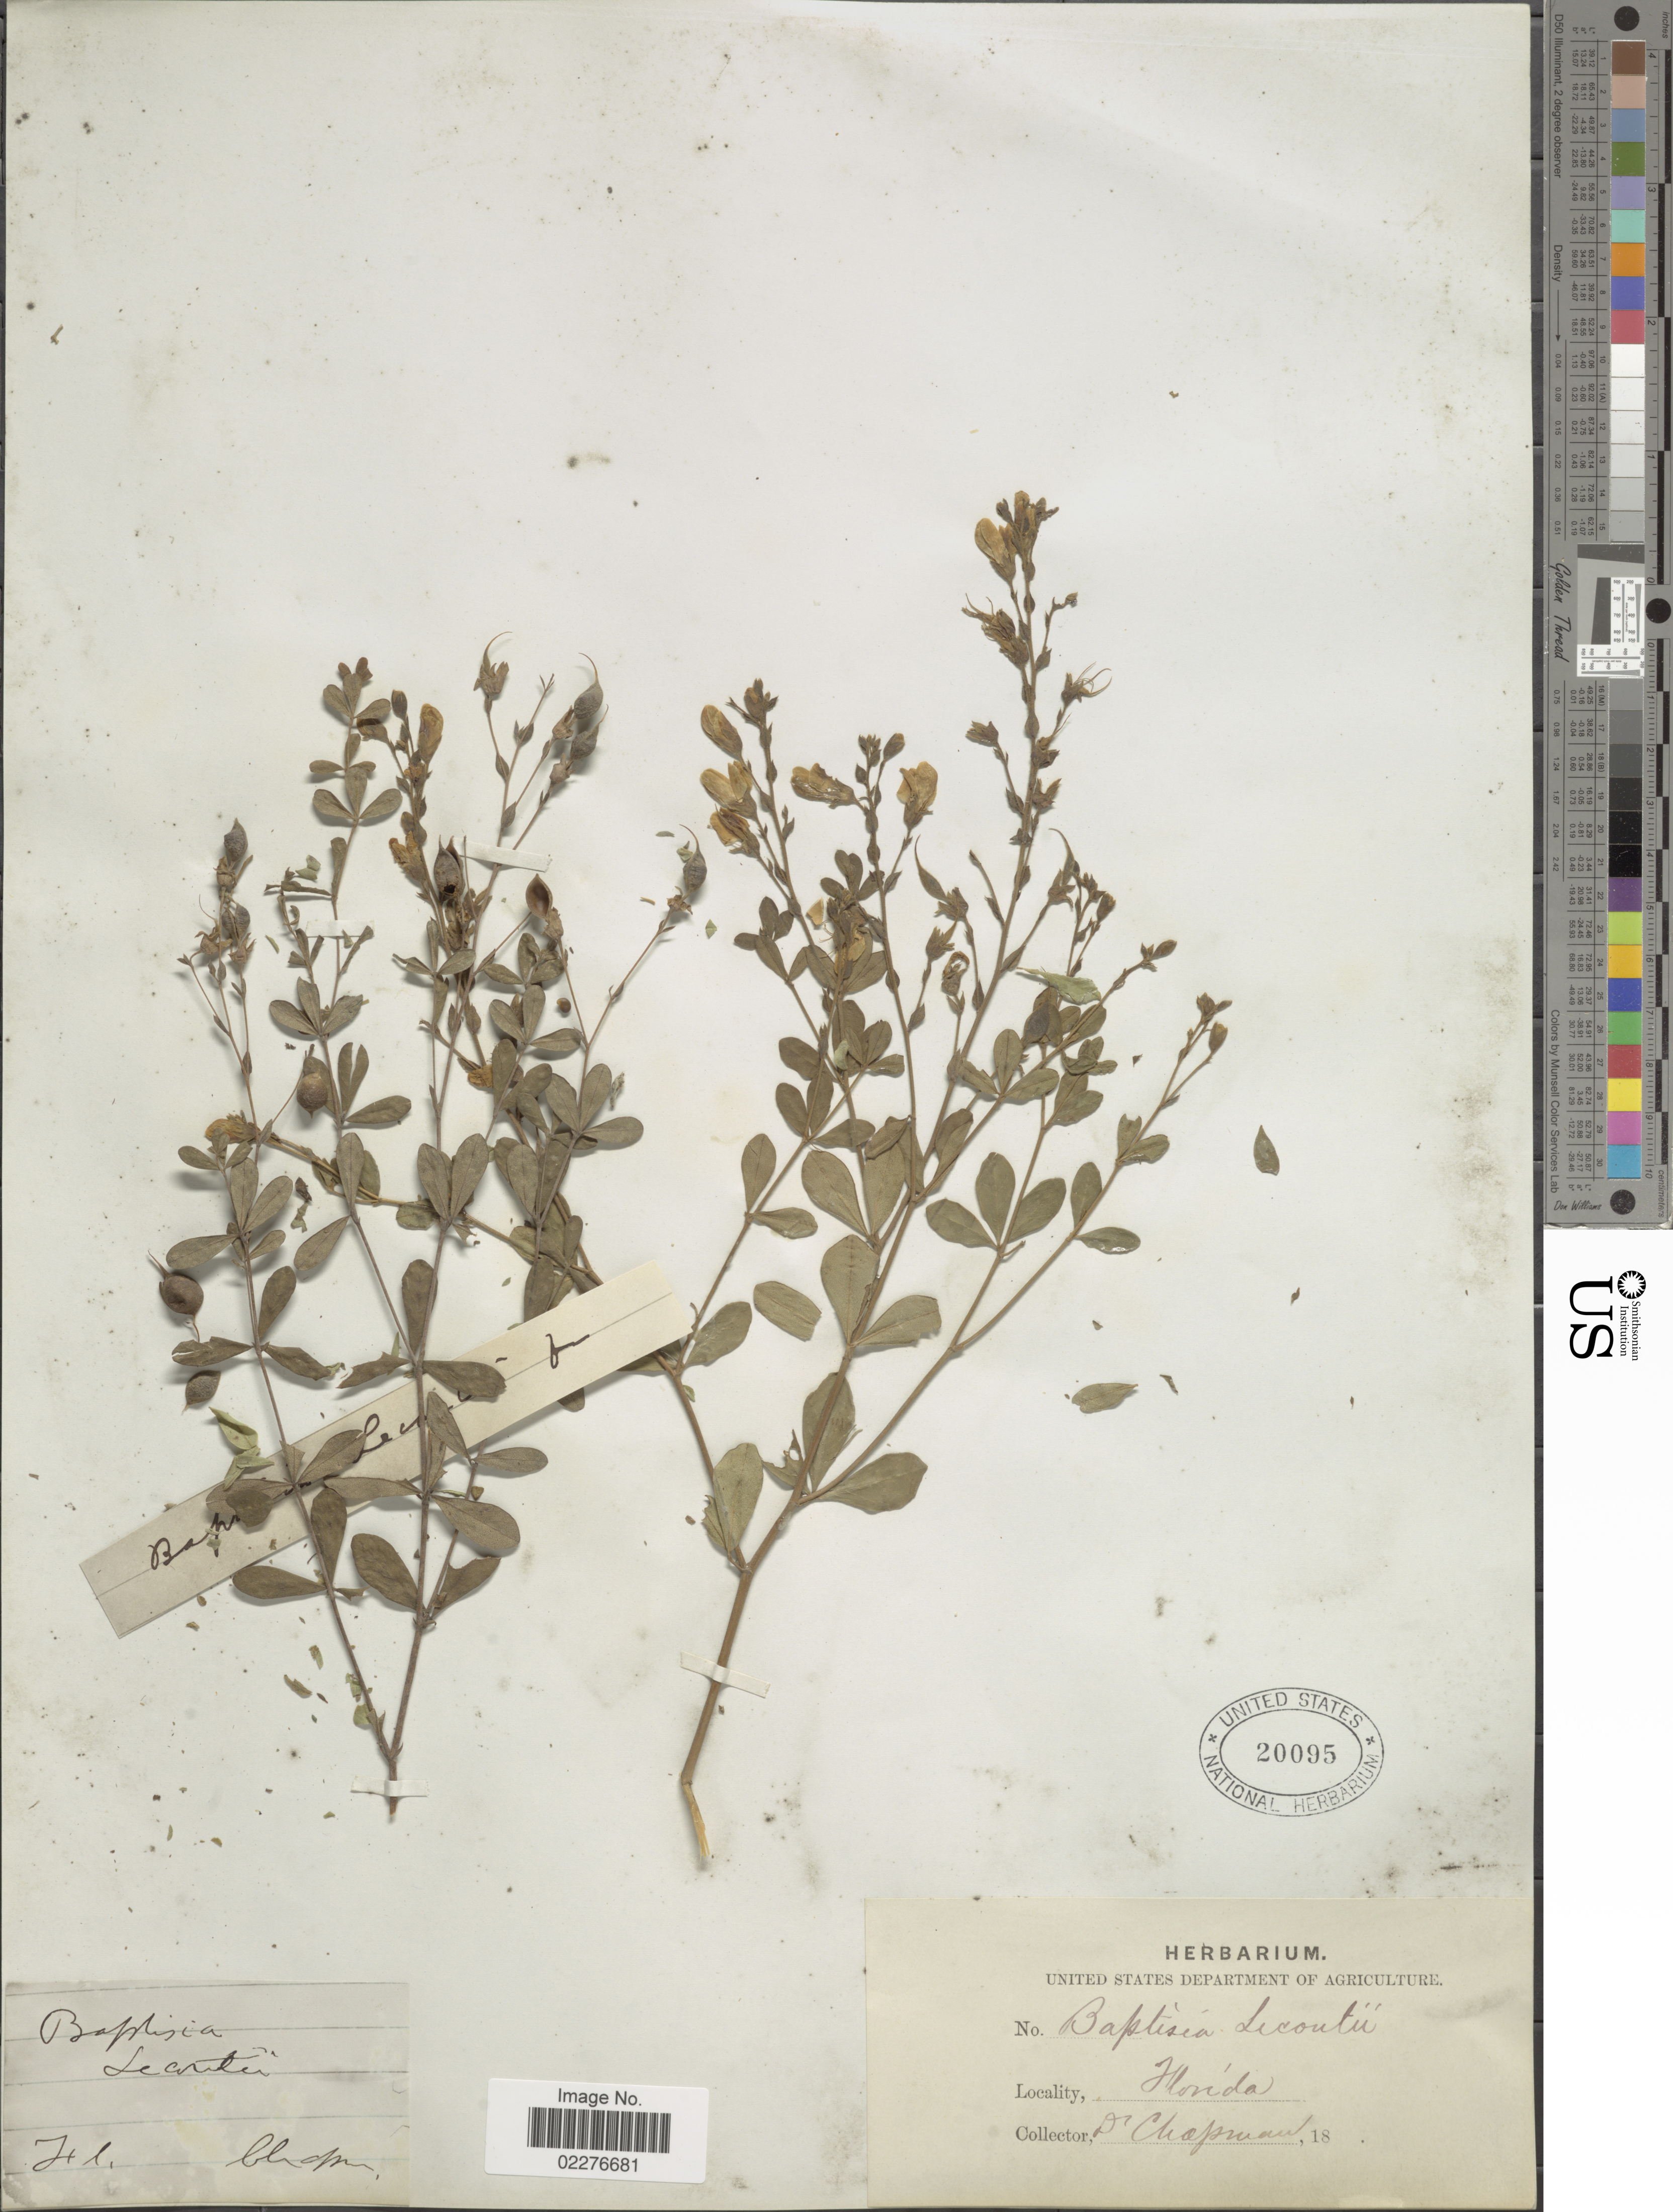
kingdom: Plantae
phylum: Tracheophyta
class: Magnoliopsida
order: Fabales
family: Fabaceae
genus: Baptisia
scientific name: Baptisia lecontei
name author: Torr. & A. Gray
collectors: A. Chapman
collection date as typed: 18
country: United States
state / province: Florida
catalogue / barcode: US 20095